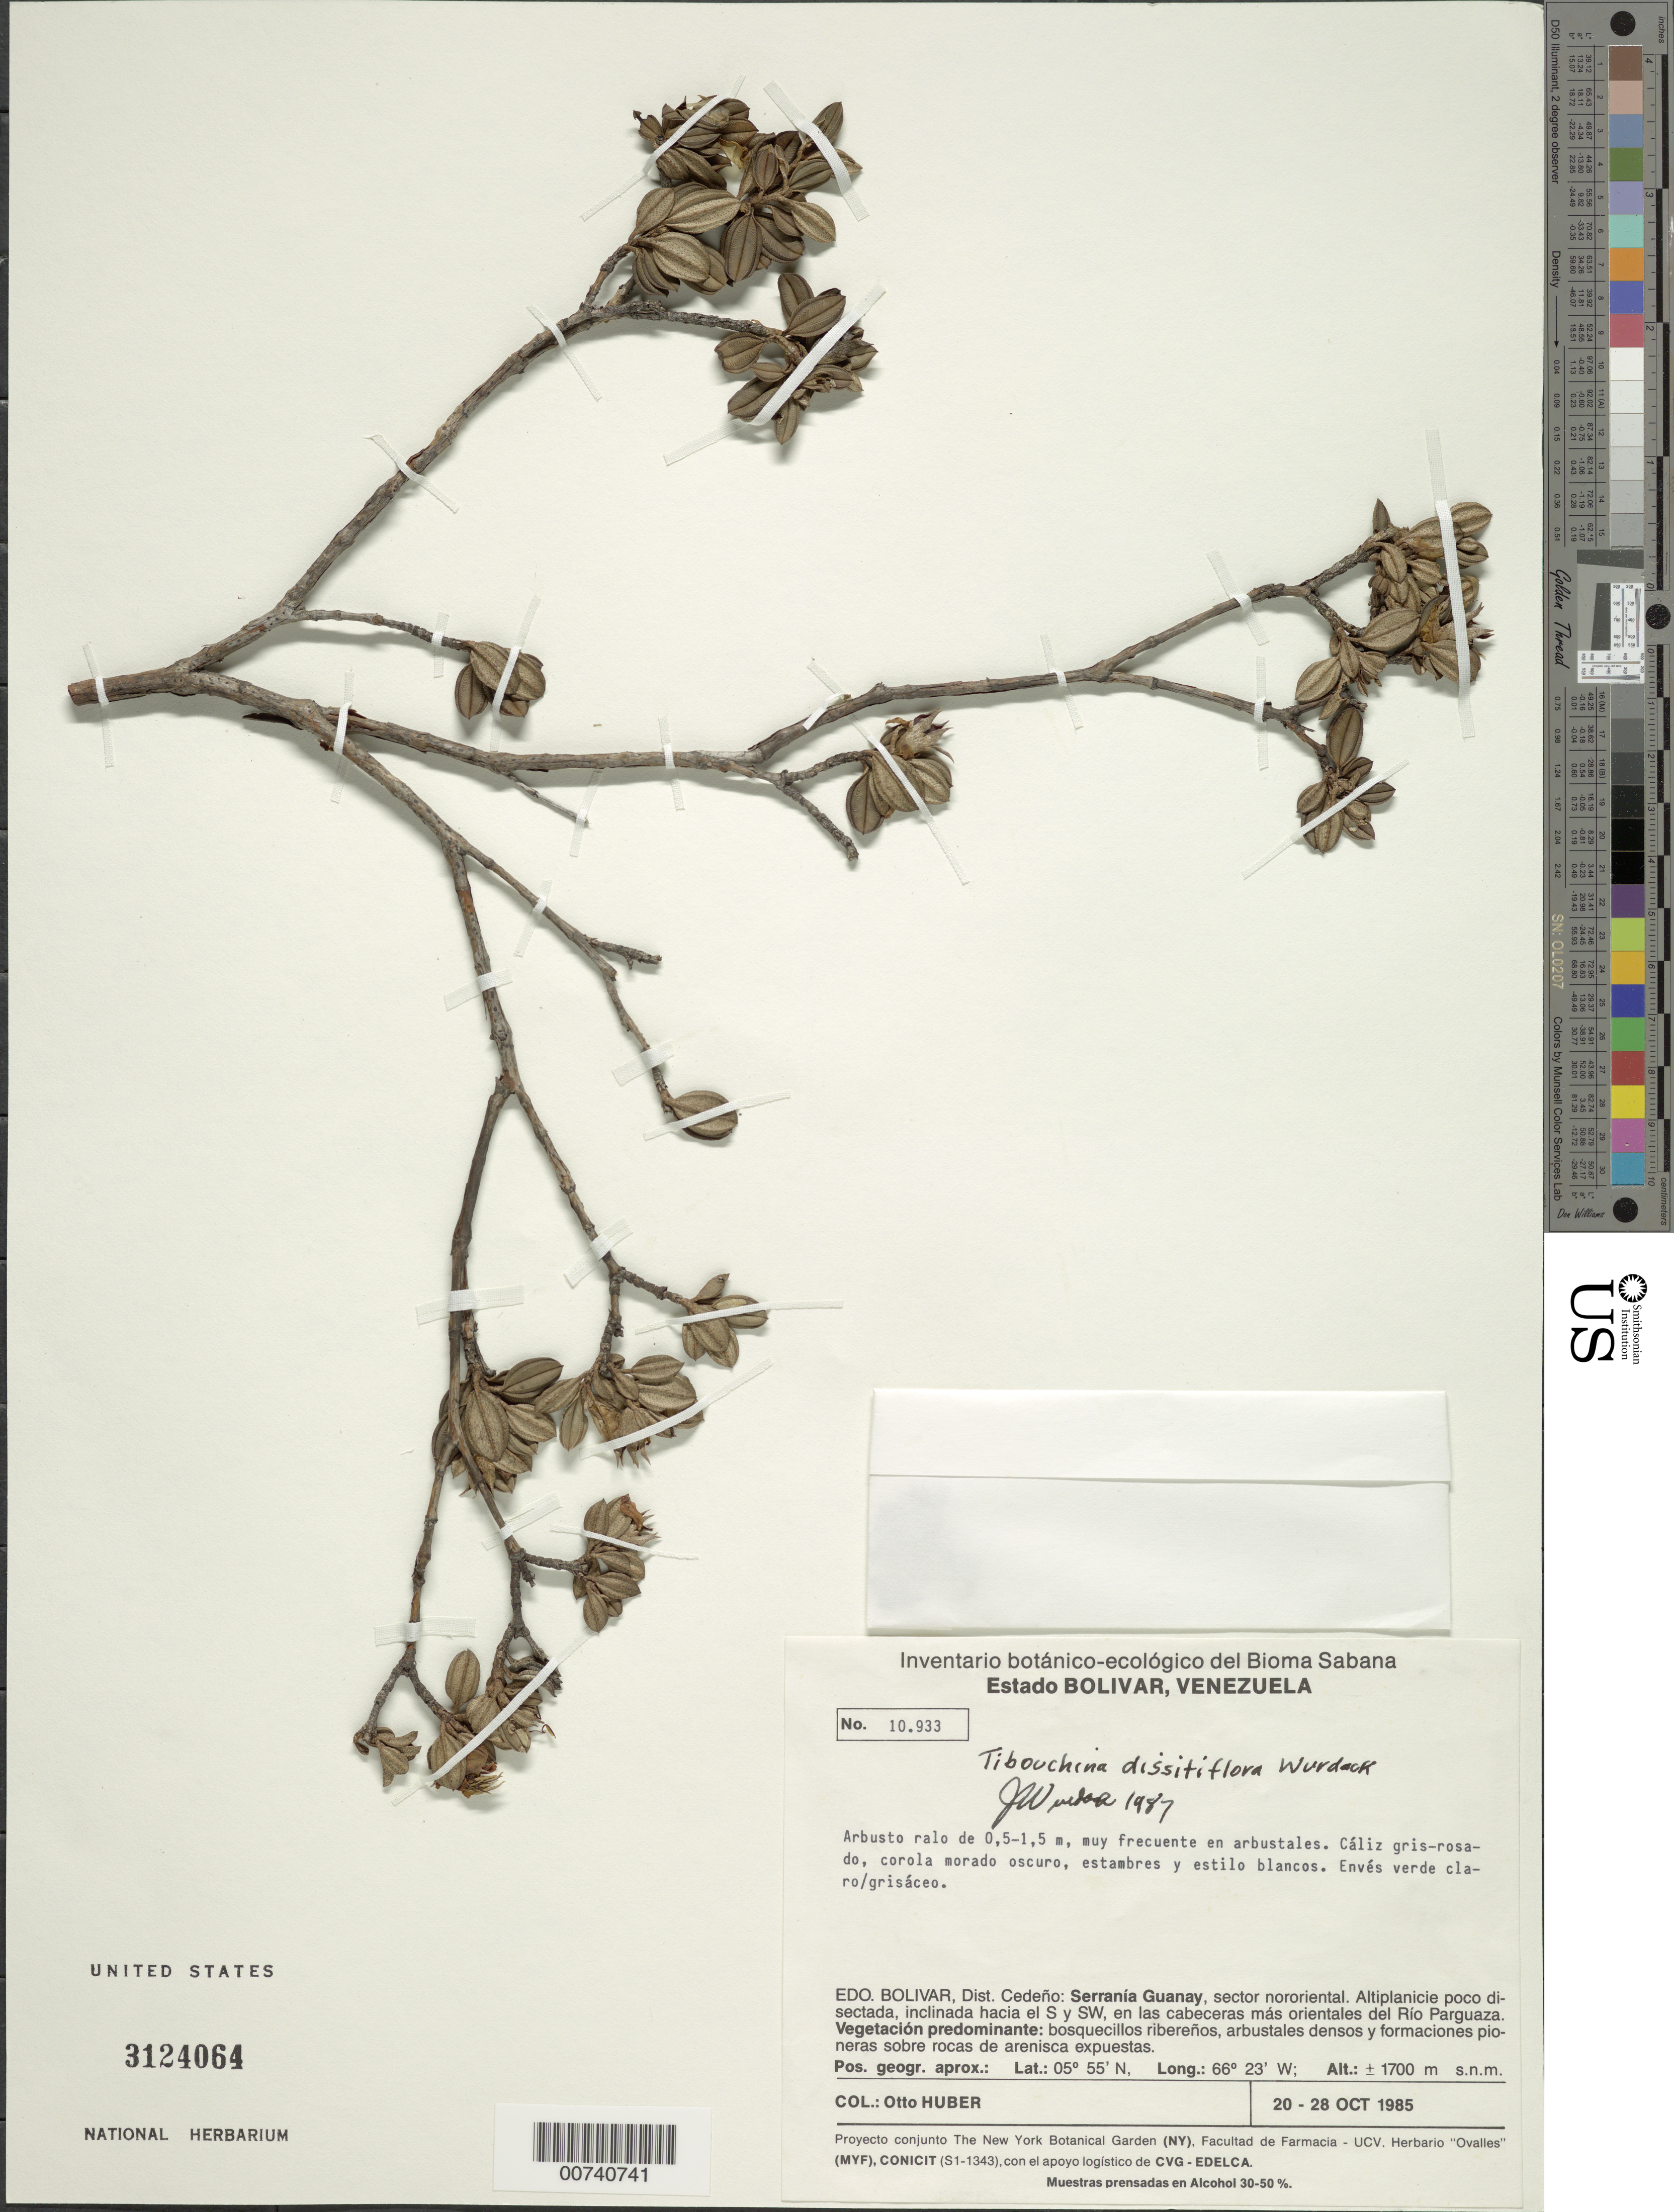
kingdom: Plantae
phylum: Tracheophyta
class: Magnoliopsida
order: Myrtales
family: Melastomataceae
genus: Tibouchina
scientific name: Tibouchina dissitiflora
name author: Wurdack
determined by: Wurdack, John J., (US), US (UNITED STATES)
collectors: O. Huber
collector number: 10933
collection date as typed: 20-Oct-85 to 28-Oct-85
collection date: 1985-10-20/1985-10-28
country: Venezuela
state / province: Bolívar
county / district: Cedeño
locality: Dtto. Cedeño, Serrania Guanay, orientales del Río Parguaza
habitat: Arbustales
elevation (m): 1700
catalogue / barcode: US 3124064